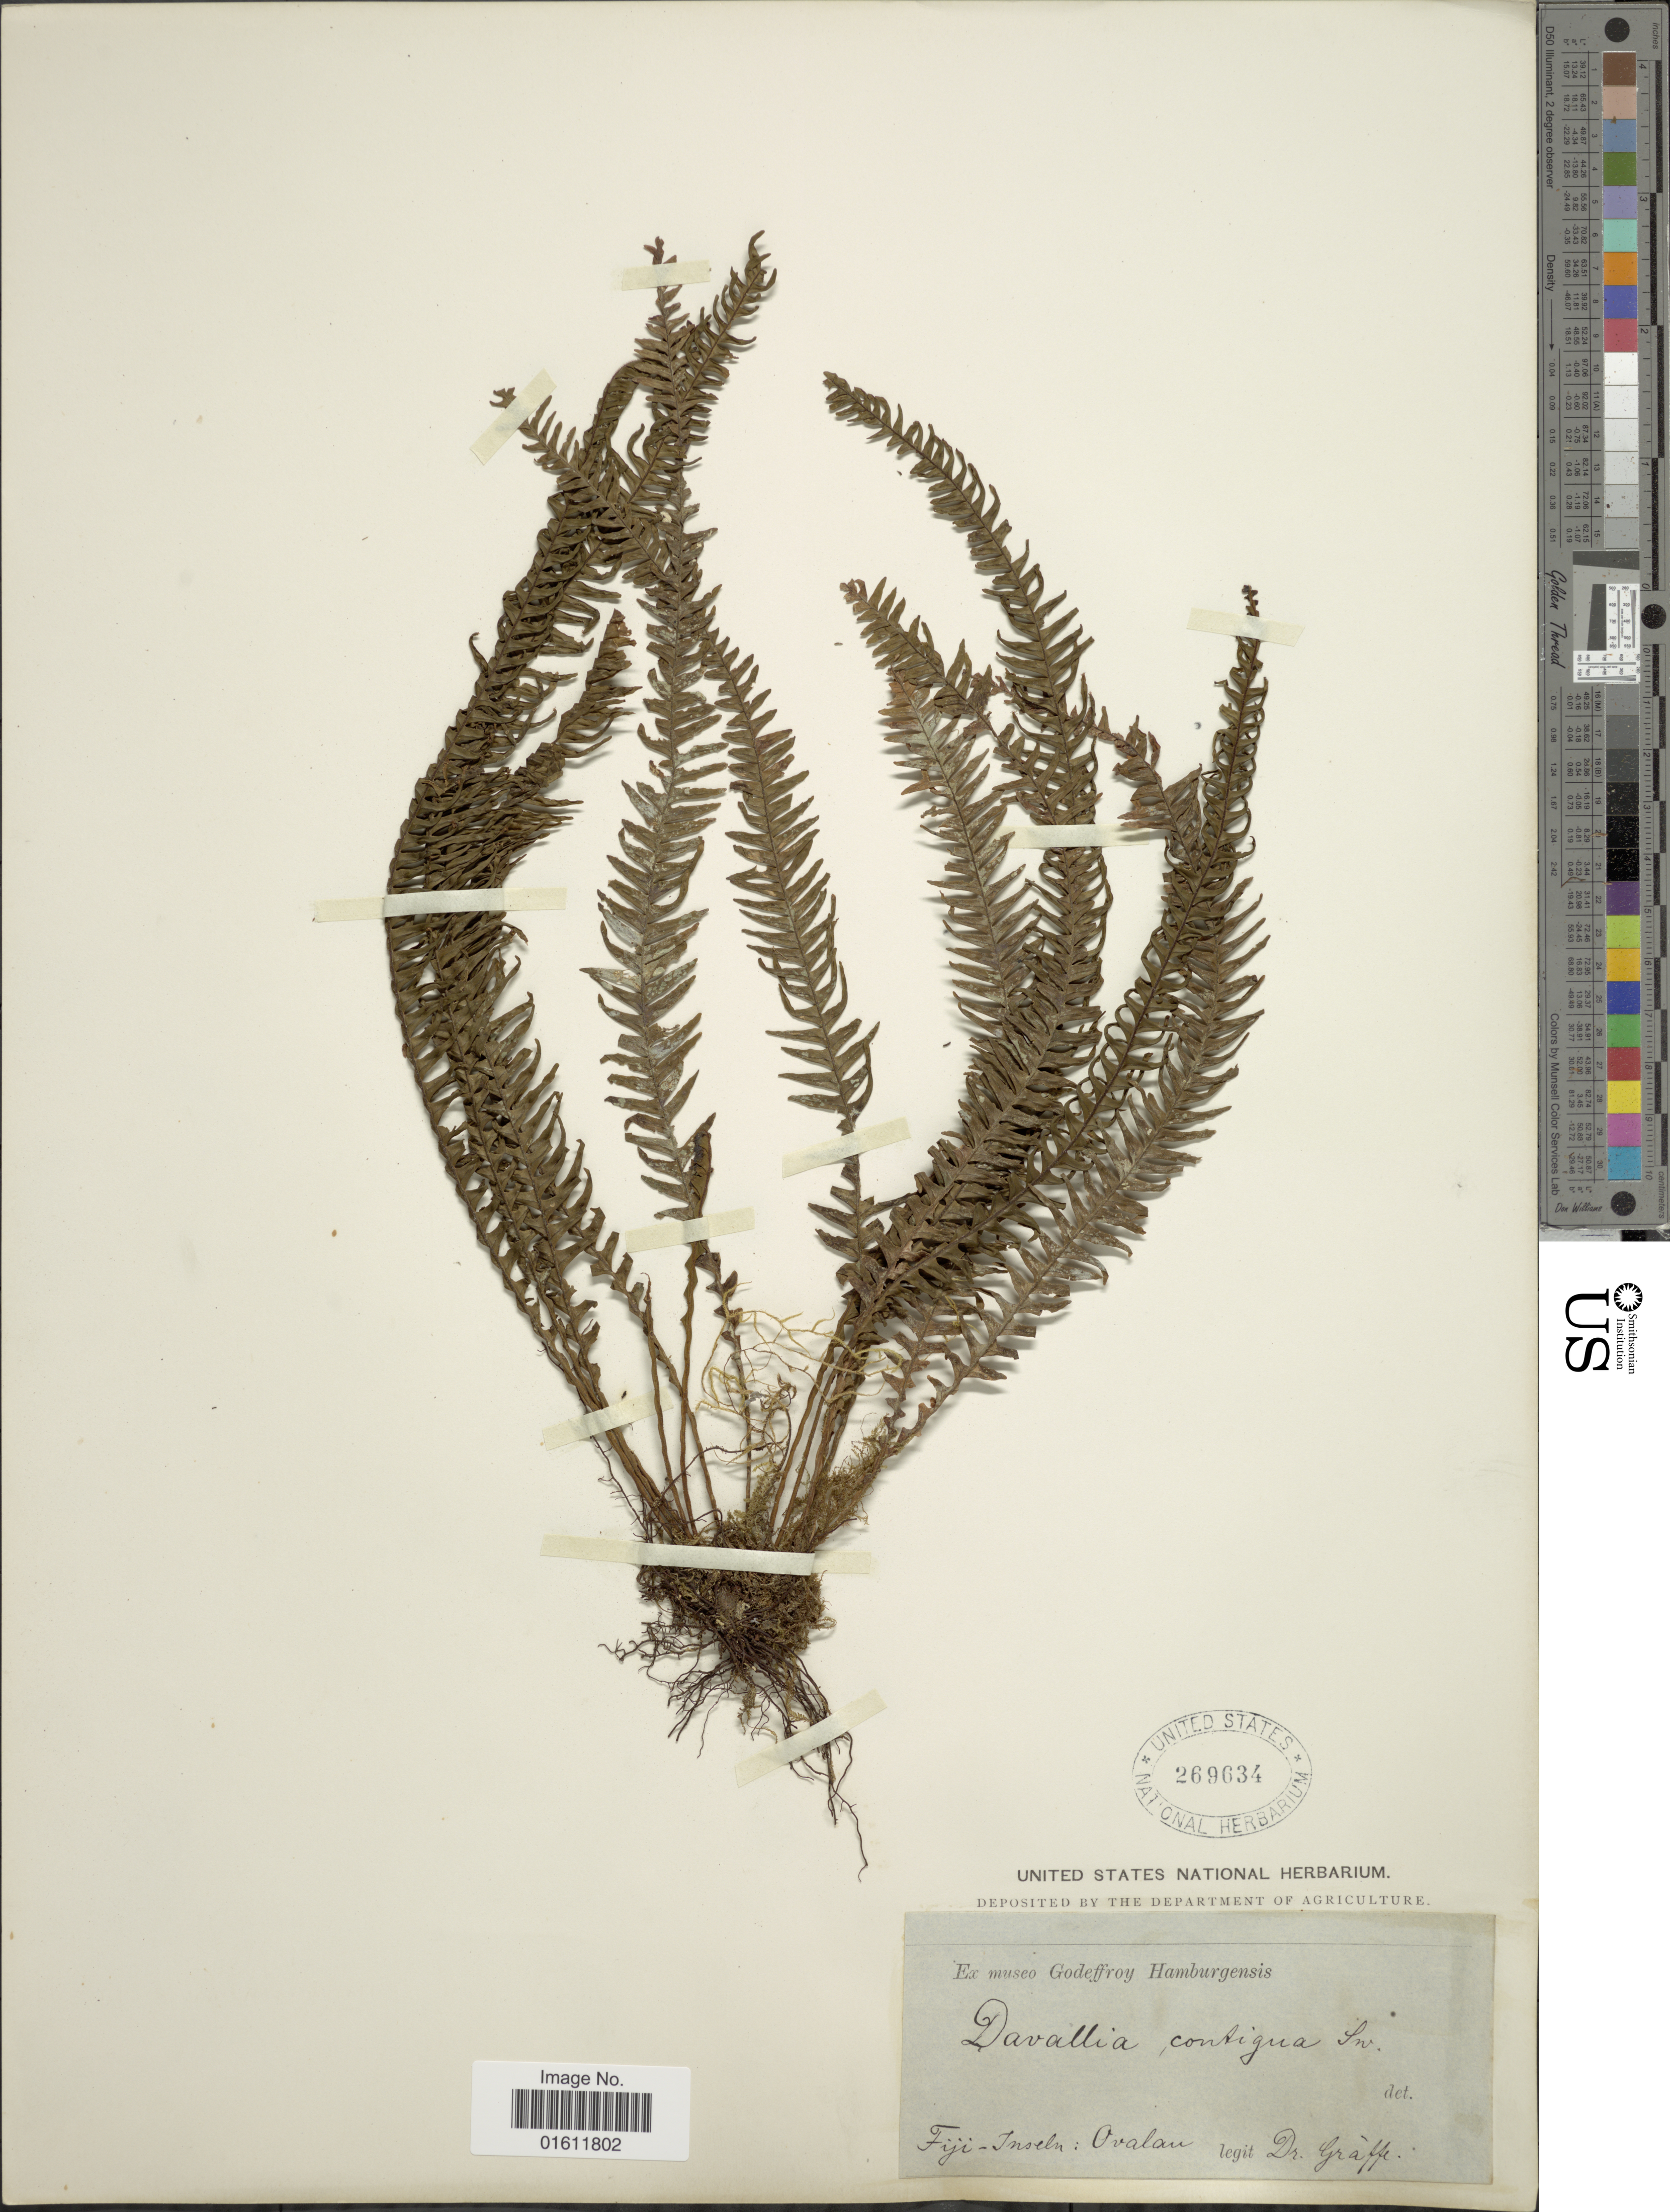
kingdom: Plantae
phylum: Tracheophyta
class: Polypodiopsida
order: Polypodiales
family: Polypodiaceae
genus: Prosaptia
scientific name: Prosaptia contigua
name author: (G. Forst.) Presl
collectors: Gräffe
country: Fiji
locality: Ovalau.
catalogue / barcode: US 269634